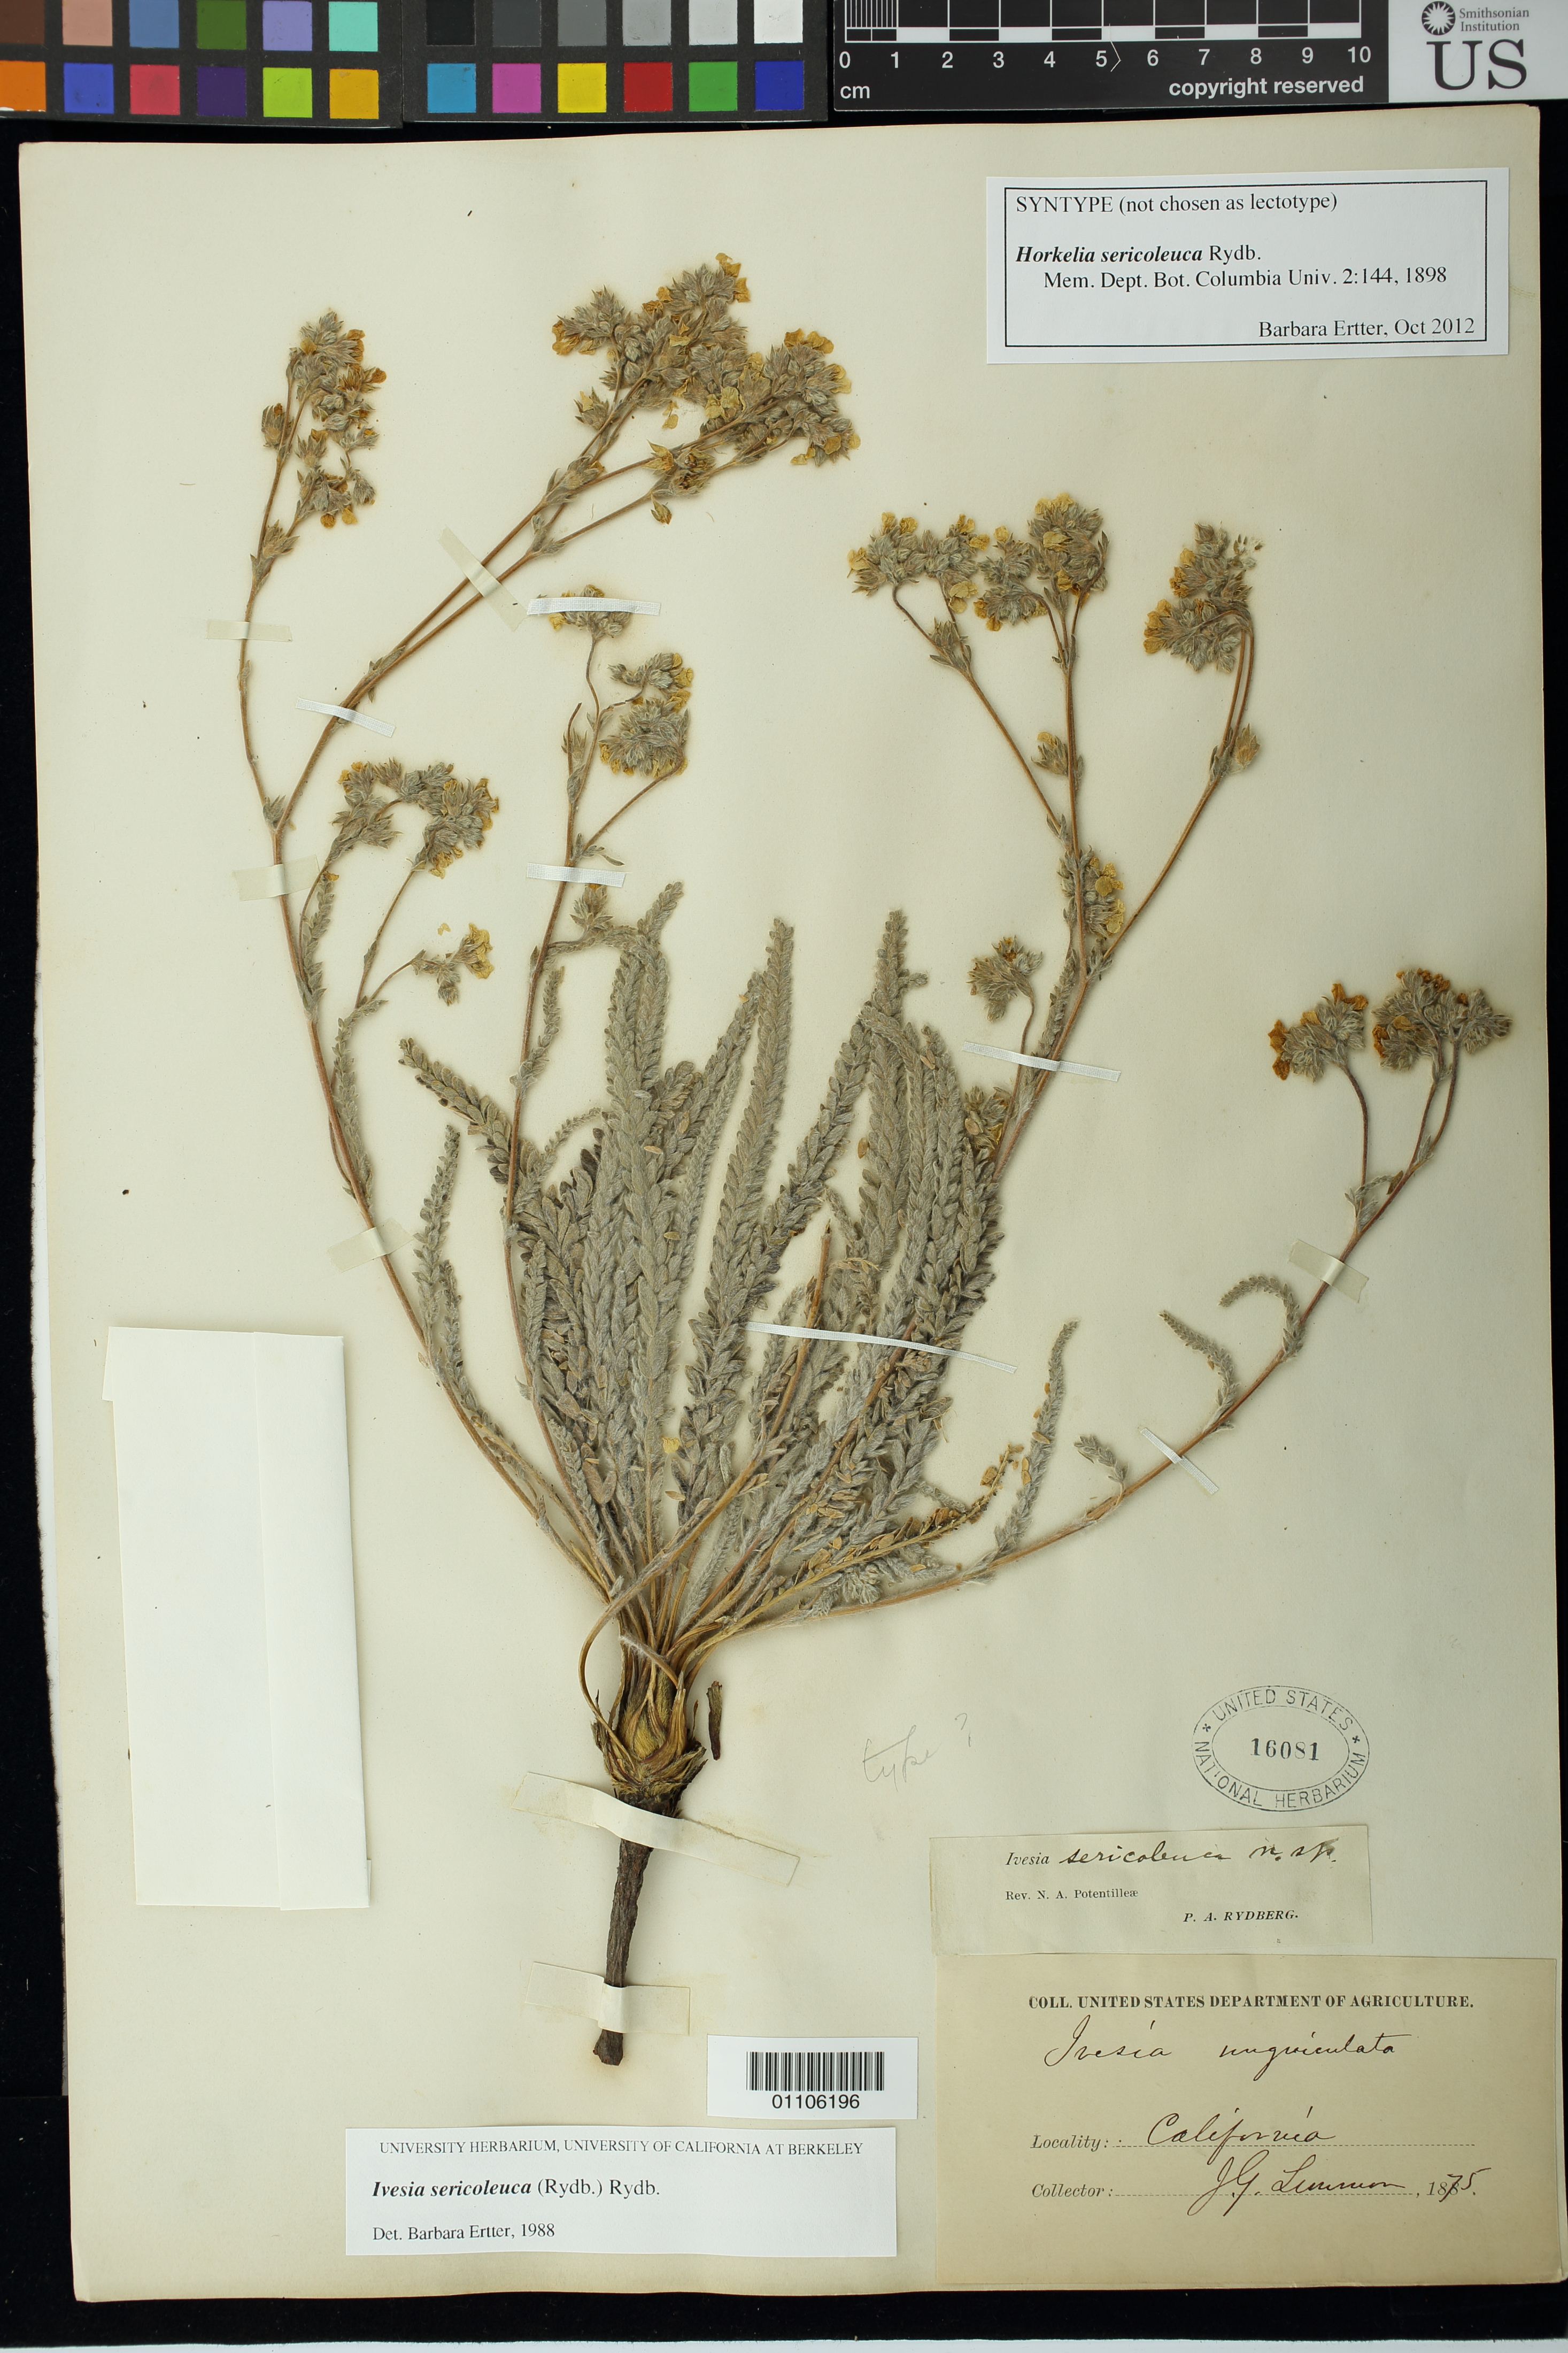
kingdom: Plantae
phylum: Tracheophyta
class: Magnoliopsida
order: Rosales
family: Rosaceae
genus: Horkelia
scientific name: Horkelia sericoleuca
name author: Rydb.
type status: Syntype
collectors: J. G. Lemmon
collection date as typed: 1875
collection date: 1875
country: United States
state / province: California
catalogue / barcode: US 16081